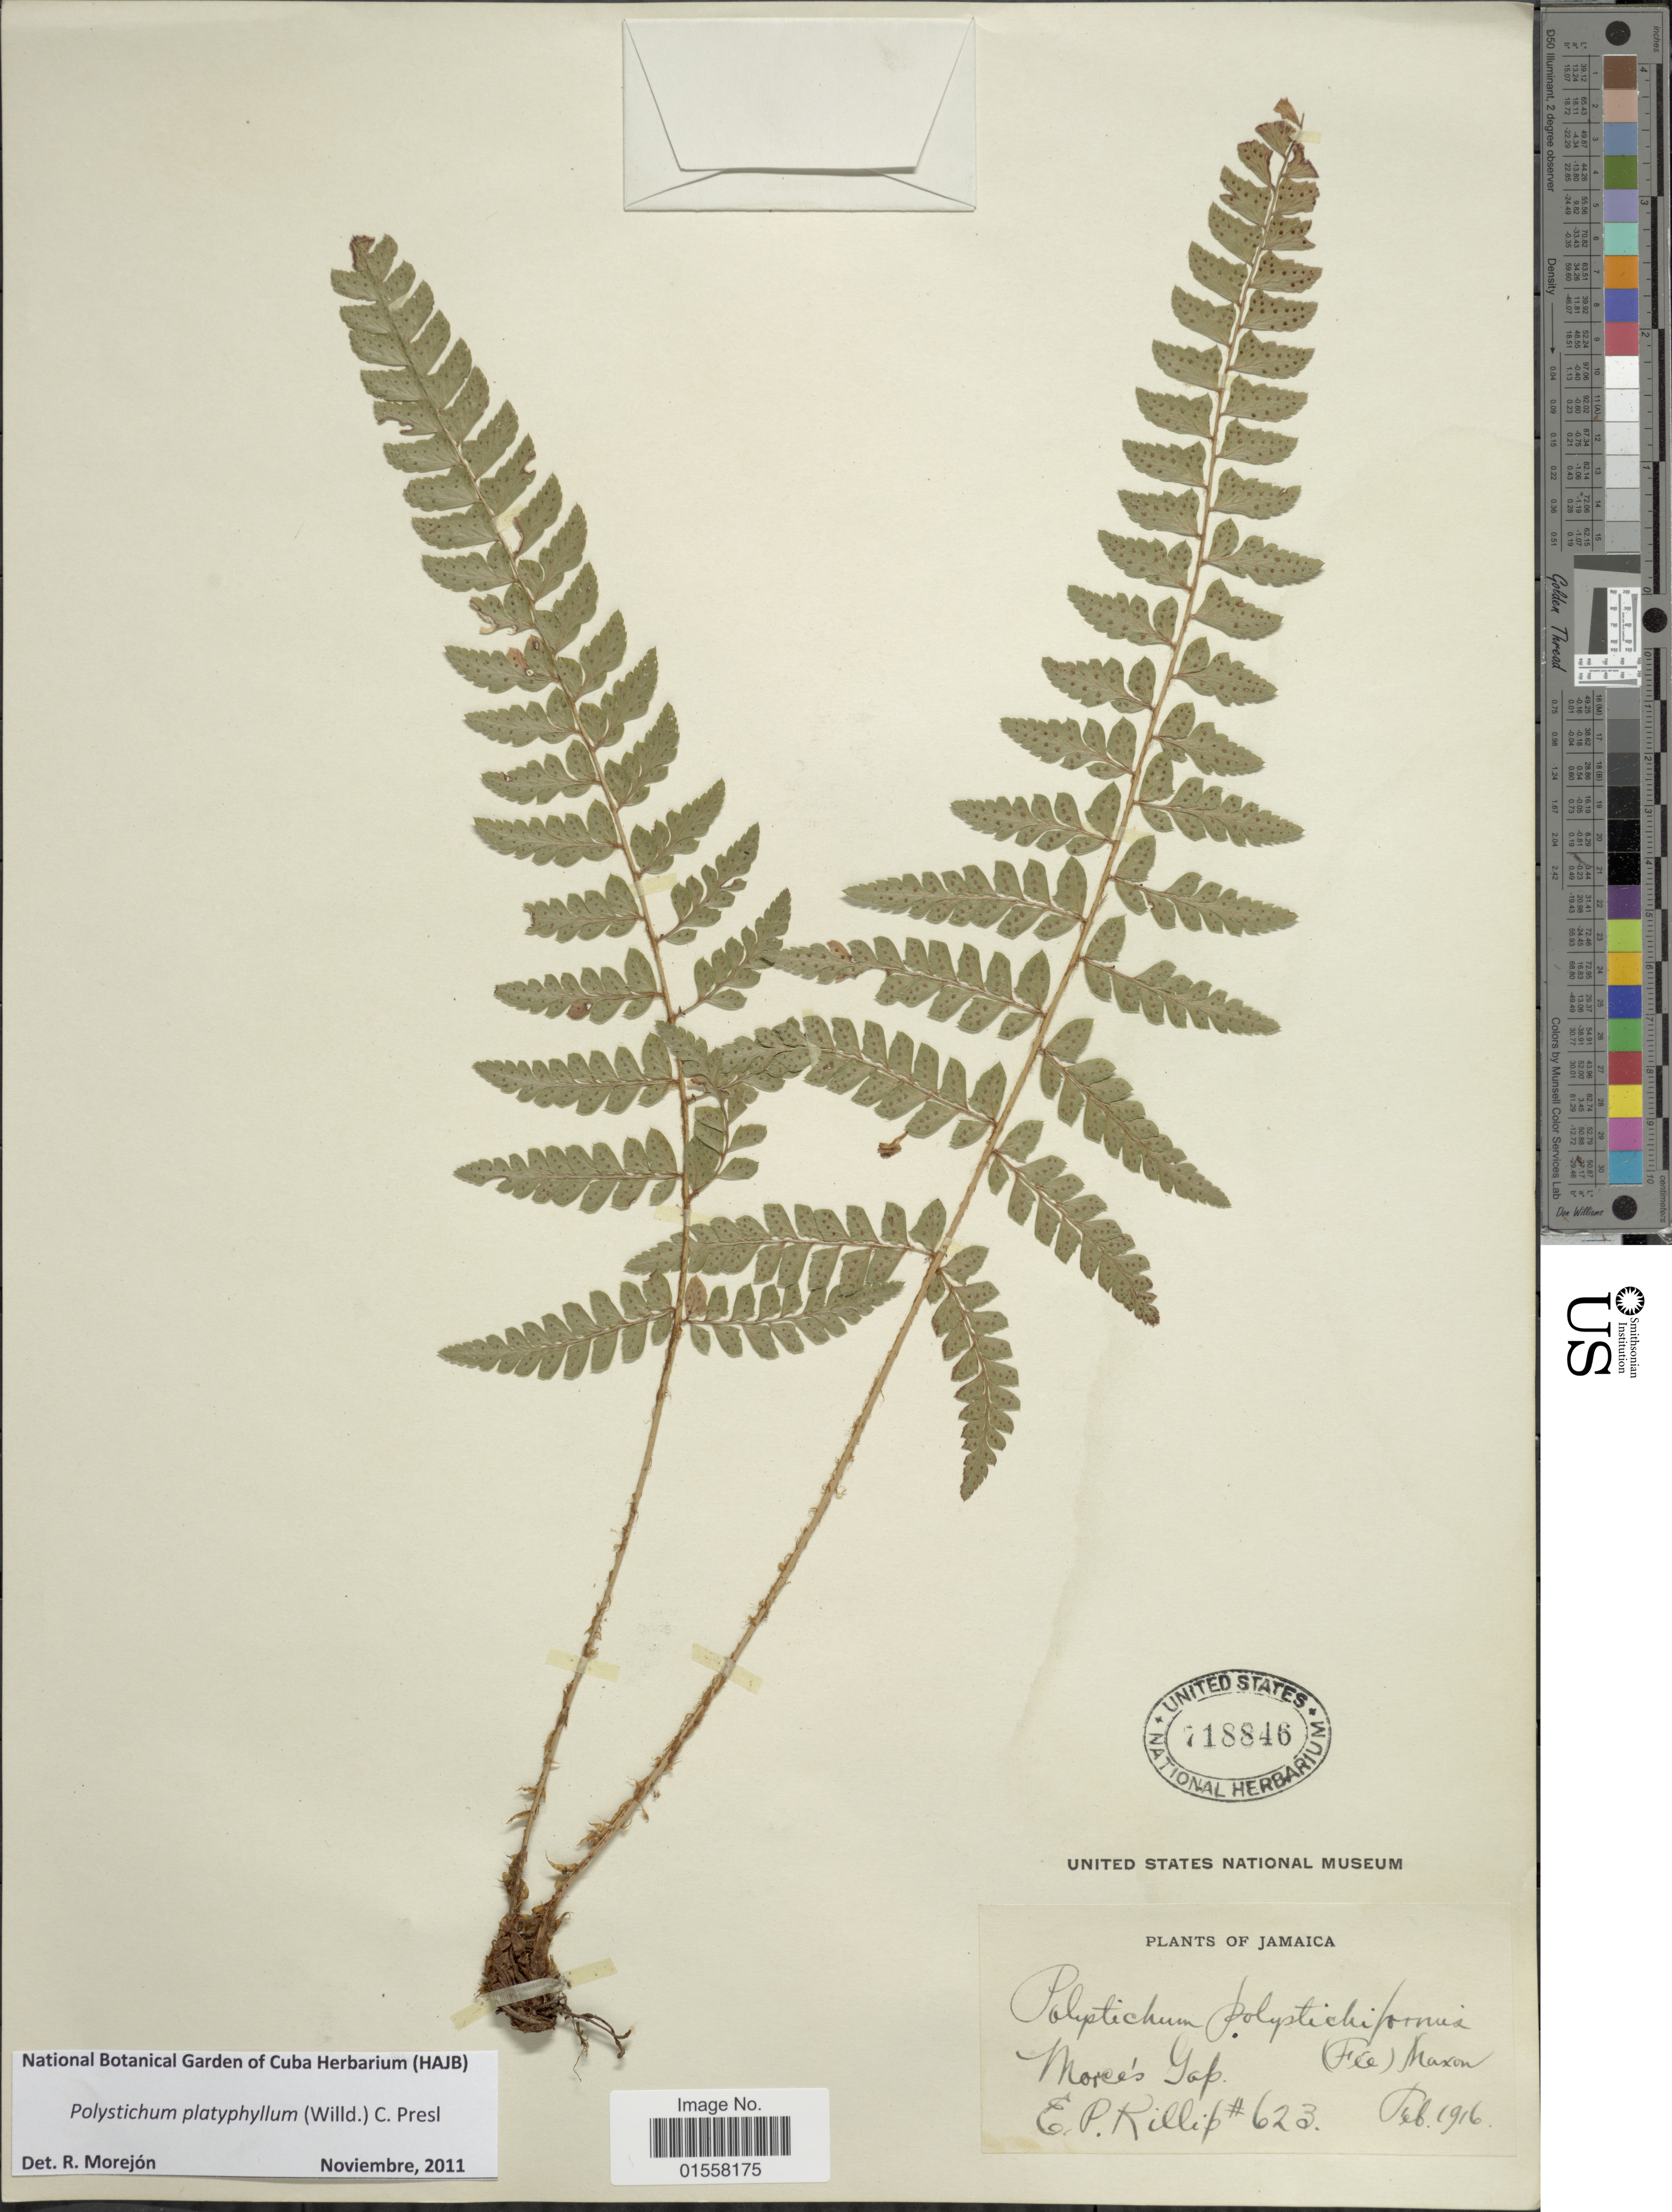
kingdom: Plantae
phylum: Tracheophyta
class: Polypodiopsida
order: Polypodiales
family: Dryopteridaceae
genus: Polystichum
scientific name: Polystichum platyphyllum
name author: (Willd.) C. Presl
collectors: E. P. Killip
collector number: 623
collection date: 1916-02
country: Jamaica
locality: More's Gap.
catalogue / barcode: US 718846